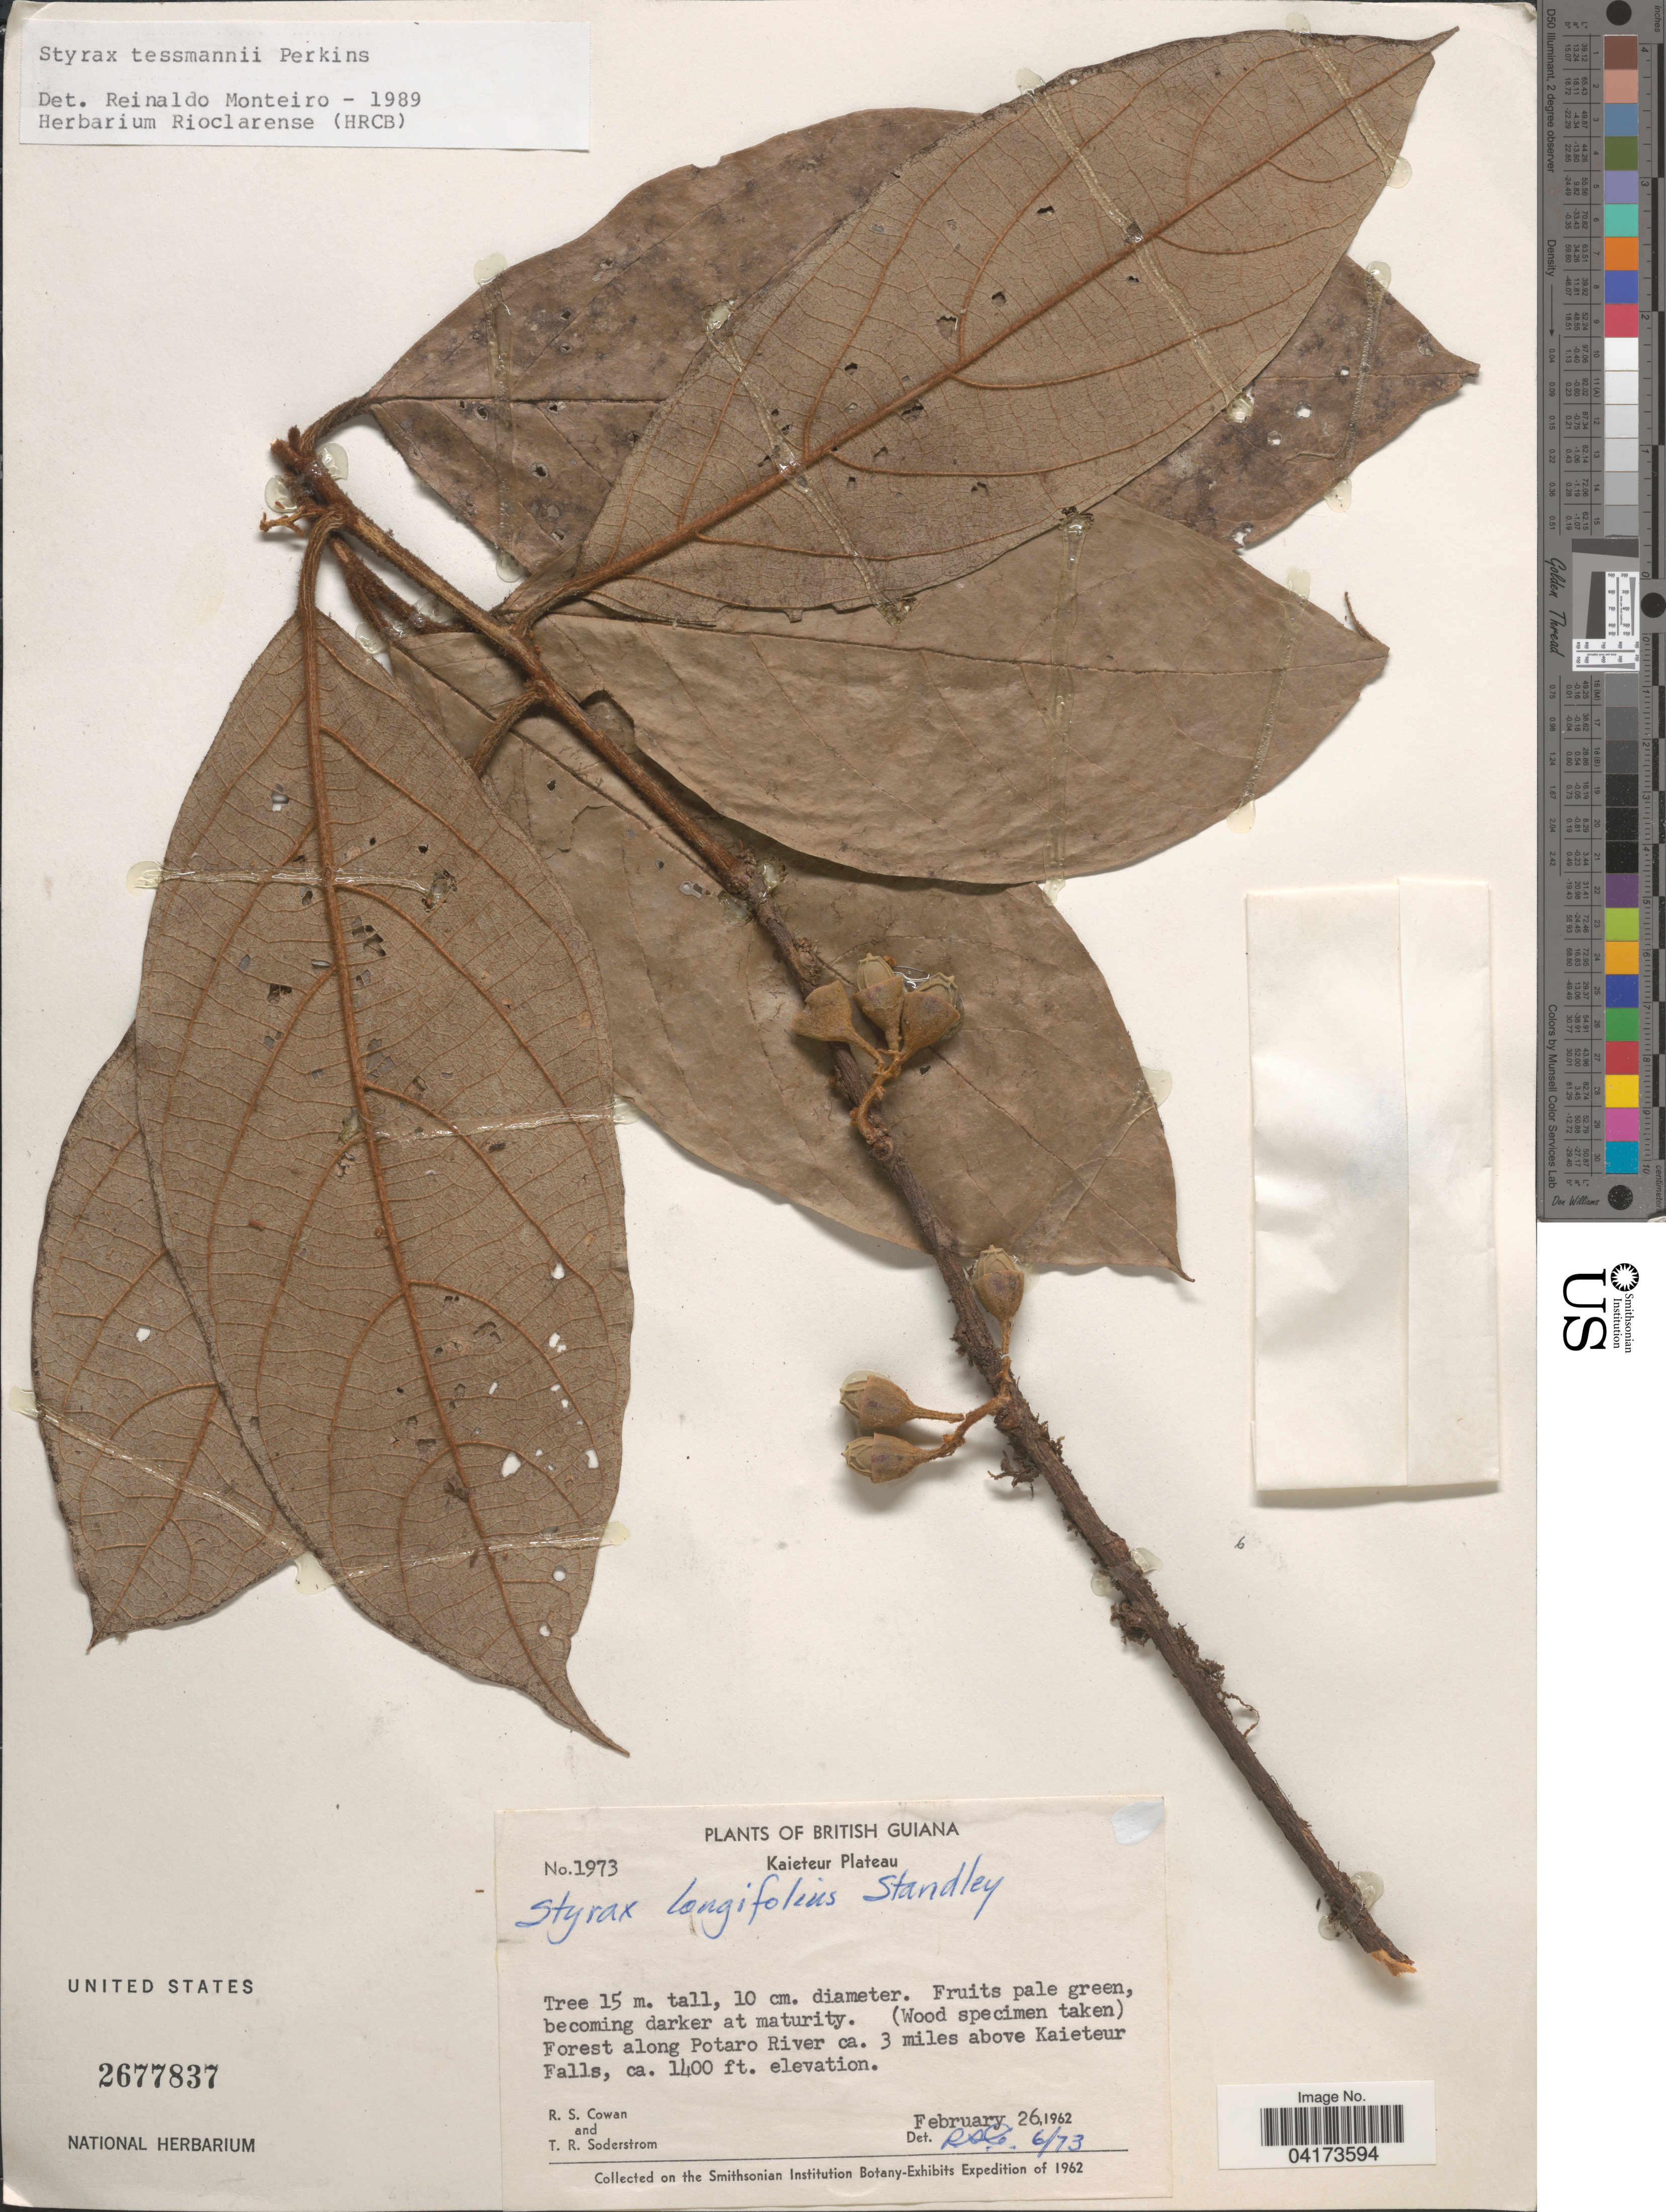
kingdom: Plantae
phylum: Tracheophyta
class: Magnoliopsida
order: Ericales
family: Styracaceae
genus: Styrax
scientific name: Styrax tessmannii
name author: Perkins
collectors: R. S. Cowan & T. R. Soderstrom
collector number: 1973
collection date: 1962-02-26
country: Guyana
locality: British Guiana. Kaieteur Plateau. Forest along Potaro River ca. 3 miles above Kaieteur Falls. The Smithsonian Institution Botany-Exhibits Expedition of 1962.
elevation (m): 427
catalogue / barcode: US 2677837